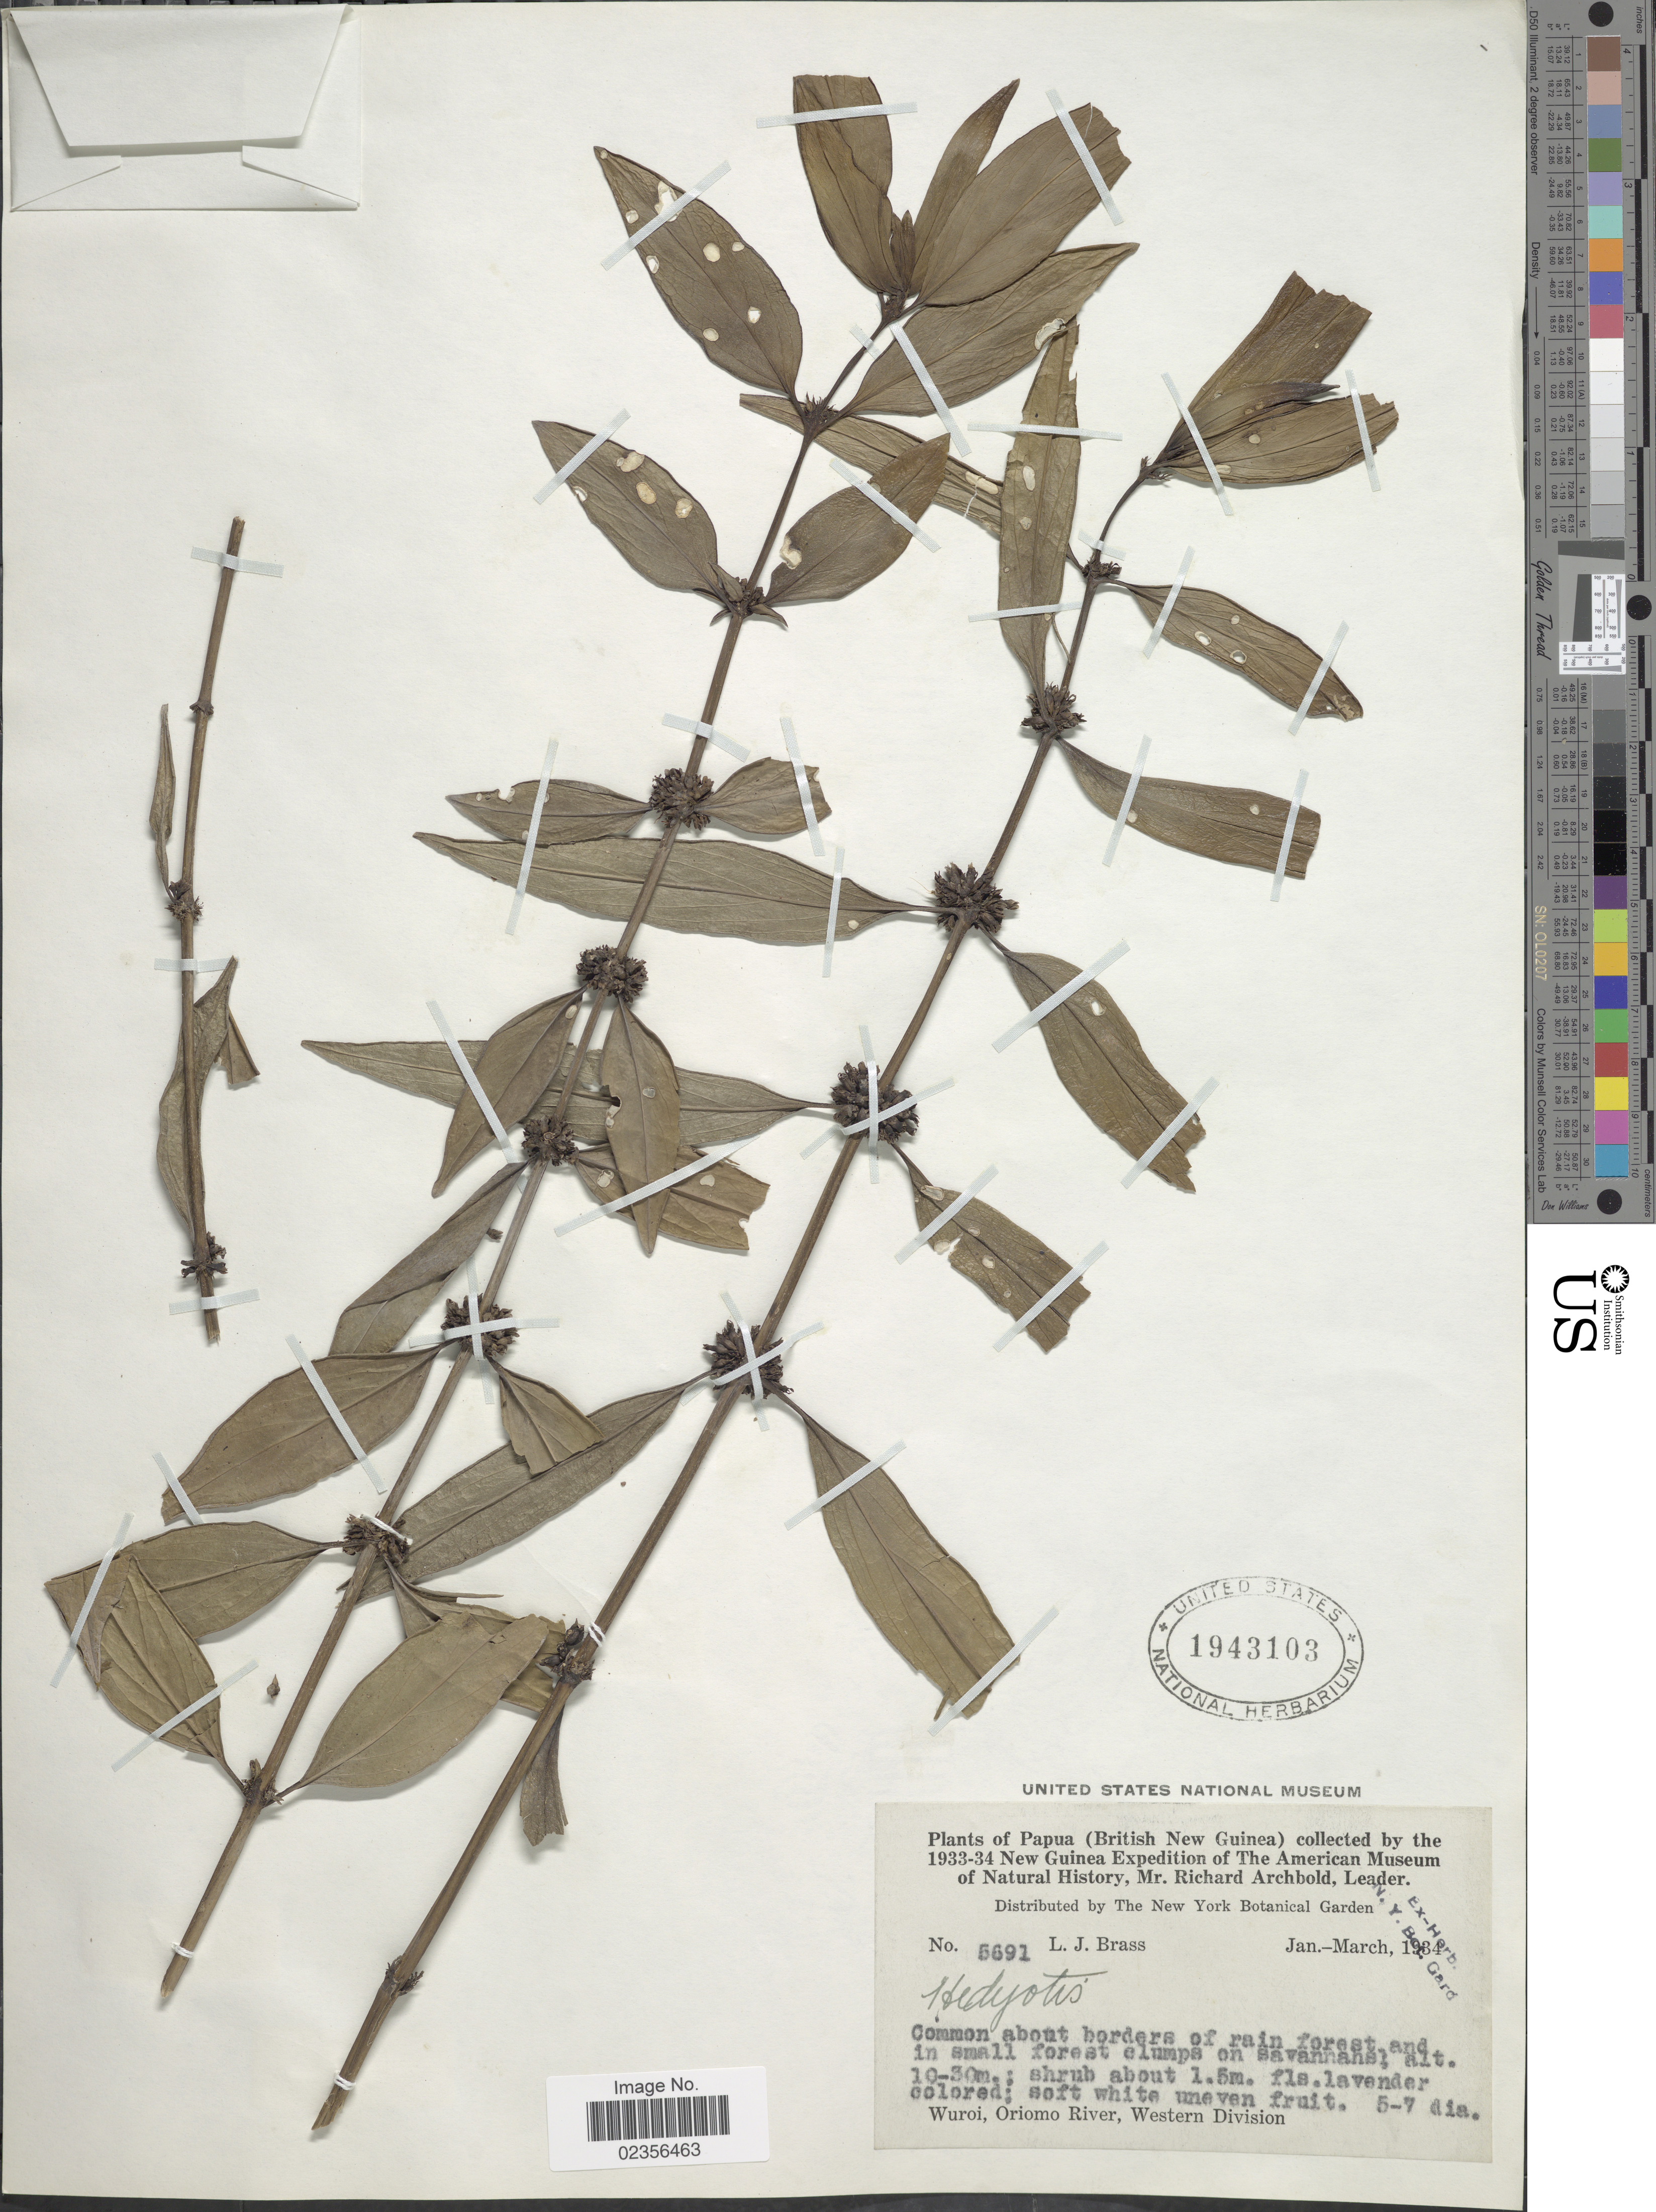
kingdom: Plantae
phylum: Tracheophyta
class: Magnoliopsida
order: Gentianales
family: Rubiaceae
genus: Hedyotis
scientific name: Hedyotis sp.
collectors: L. J. Brass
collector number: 5691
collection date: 1934-01/1934-03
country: Papua New Guinea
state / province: Manus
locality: Papua (British New Guinea). New Guinea. Wuroi, Oriomo River, Western Division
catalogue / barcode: US 1943103